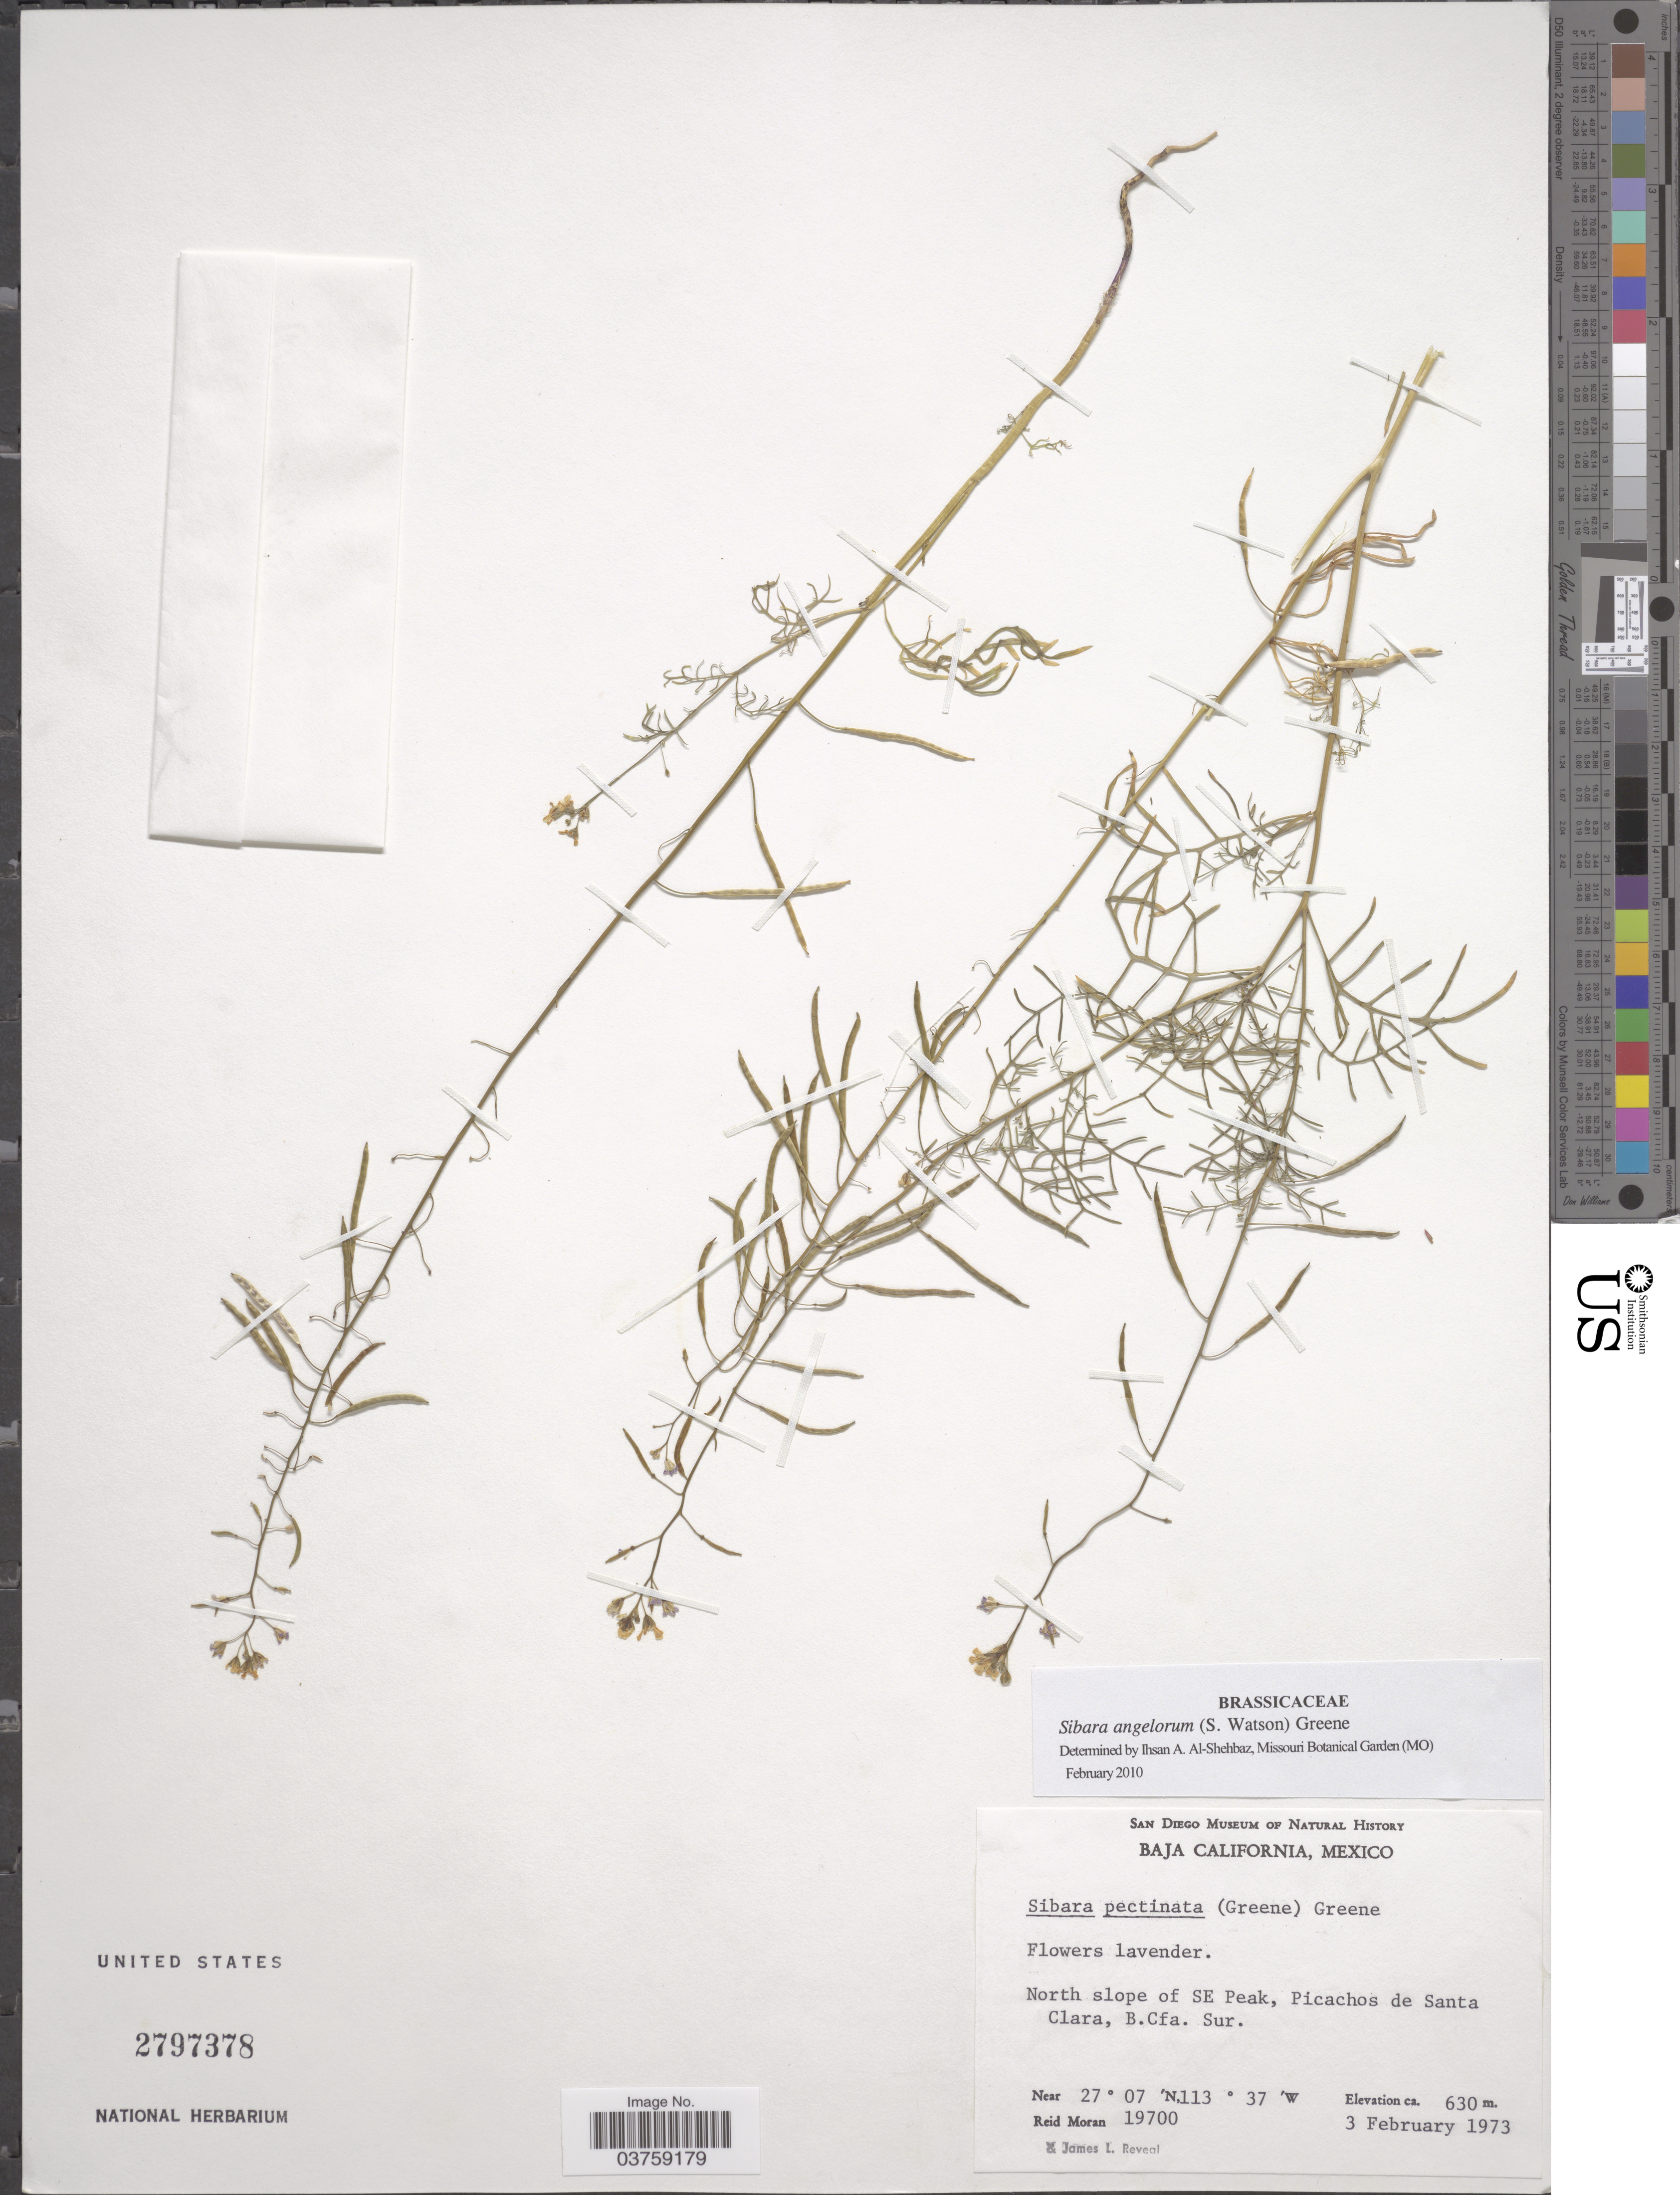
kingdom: Plantae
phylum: Tracheophyta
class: Magnoliopsida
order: Brassicales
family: Brassicaceae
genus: Sibara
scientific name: Sibara angelorum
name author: (S. Watson) Greene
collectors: R. Moran & J. L. Reveal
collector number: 19700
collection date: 1973-02-03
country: Mexico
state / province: Baja California Sur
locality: North slope of SE Peak, Picachos de Santa Clara, B. Cfa. Sur.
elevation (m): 630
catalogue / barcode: US 2797378